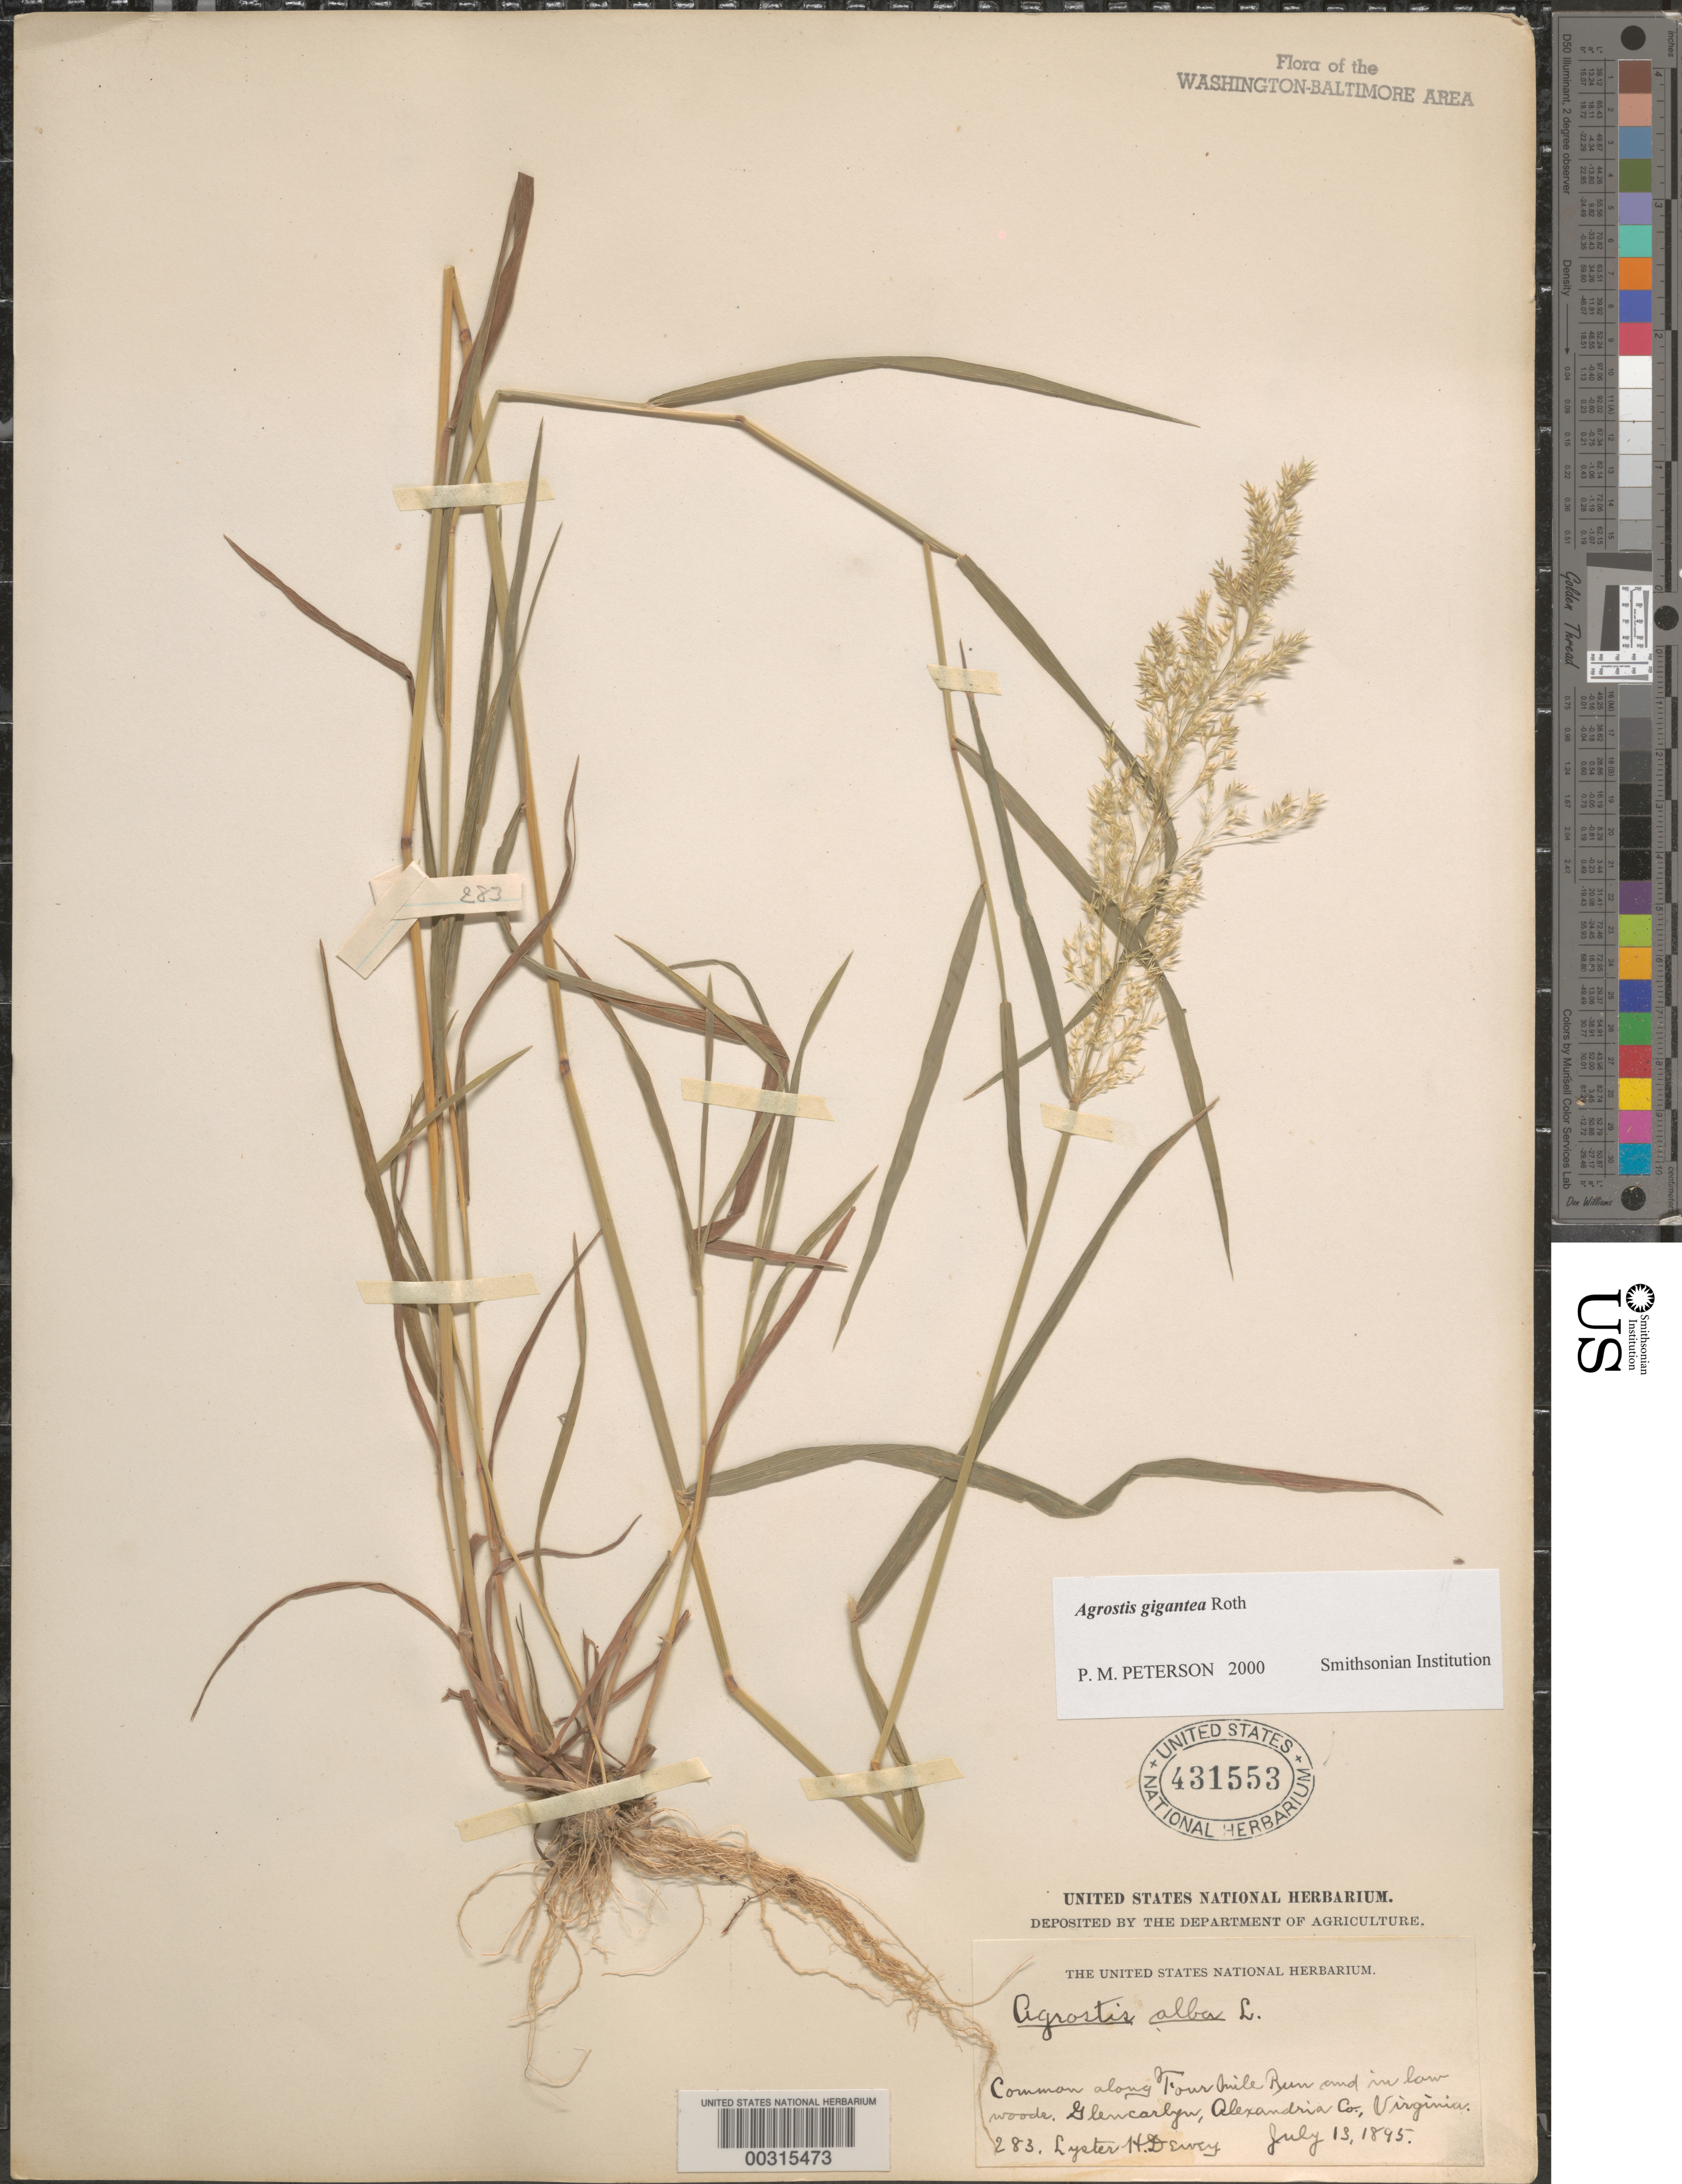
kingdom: Plantae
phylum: Tracheophyta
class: Liliopsida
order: Poales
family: Poaceae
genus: Agrostis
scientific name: Agrostis gigantea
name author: Roth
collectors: L. H. Dewey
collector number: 283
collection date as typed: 13 Jul 1895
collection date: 1895-07-13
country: United States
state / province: Virginia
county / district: Arlington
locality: Four Mile Run, Glencarlyn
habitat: Low woods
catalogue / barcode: US 431553